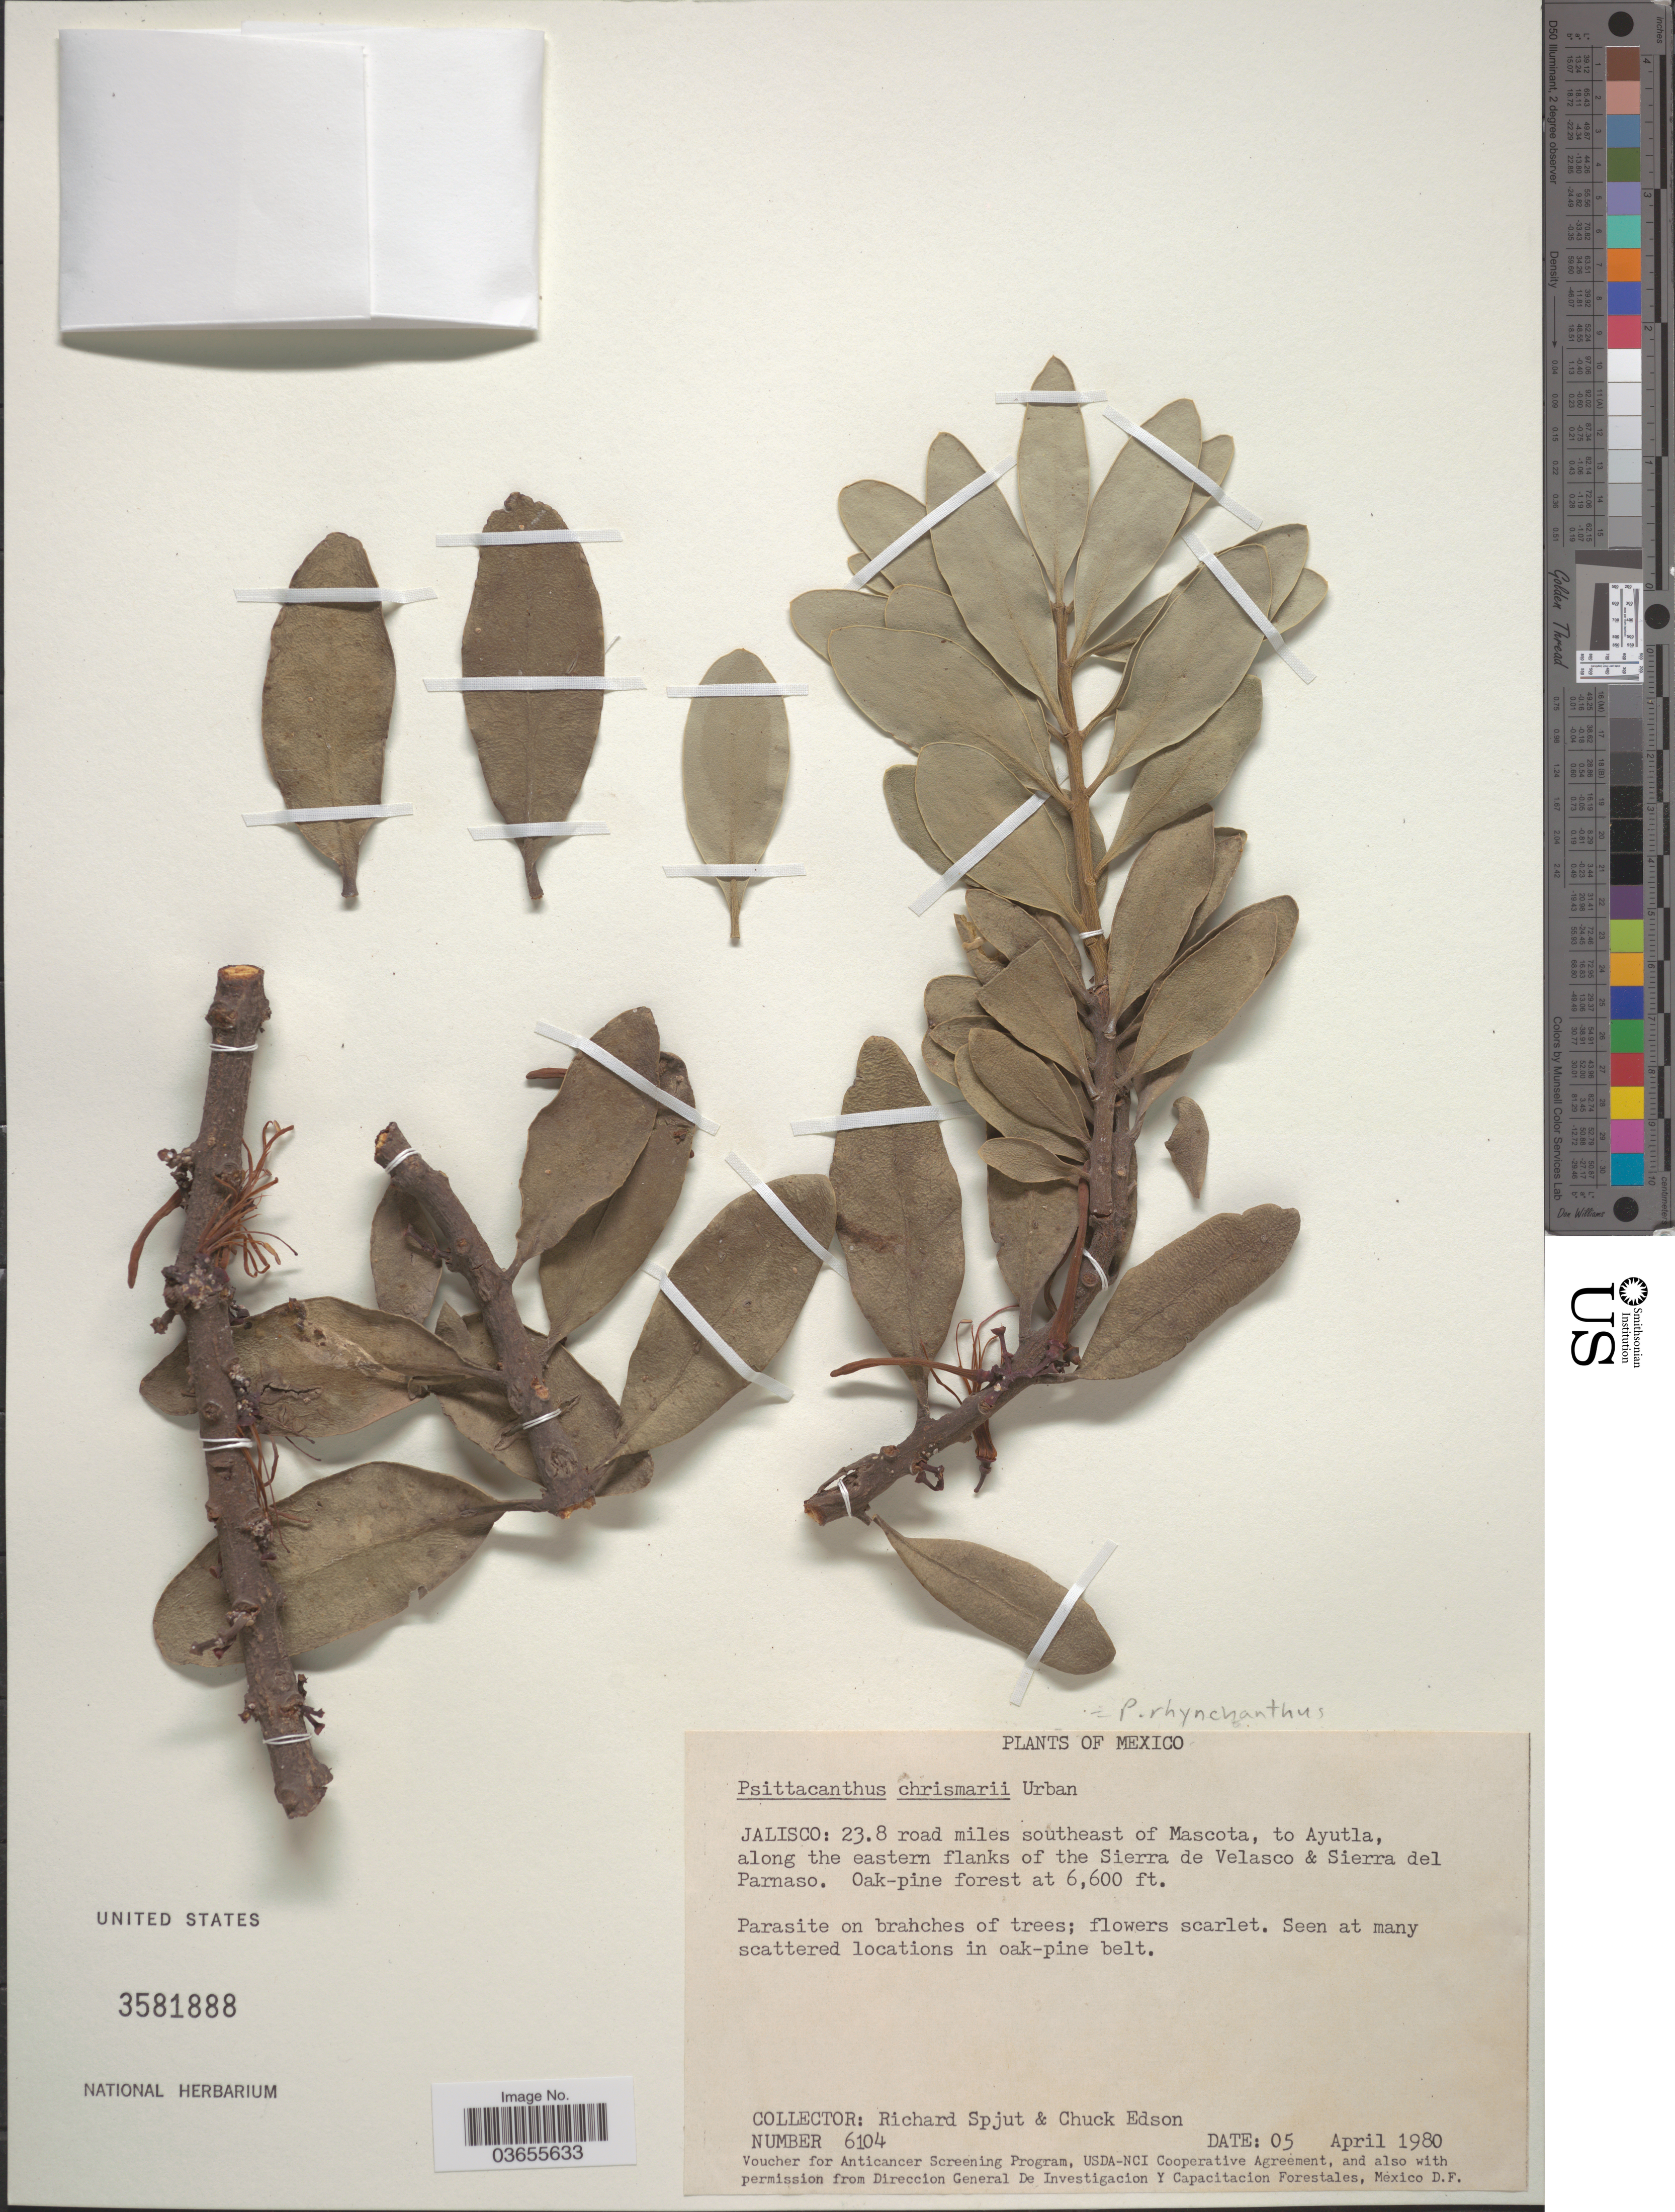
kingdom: Plantae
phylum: Tracheophyta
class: Magnoliopsida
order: Santalales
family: Loranthaceae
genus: Psittacanthus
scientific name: Psittacanthus rhynchanthus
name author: (Benth.) Kuijt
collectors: R. Spjut & C. Edson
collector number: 6104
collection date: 1980-04-05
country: Mexico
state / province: Jalisco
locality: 23.8 road miles southeast of Mascota, to Ayutla, along the eastern flanks of the Sierra de Velasco & Sierra del Parnaso.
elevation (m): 2012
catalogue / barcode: US 3581888